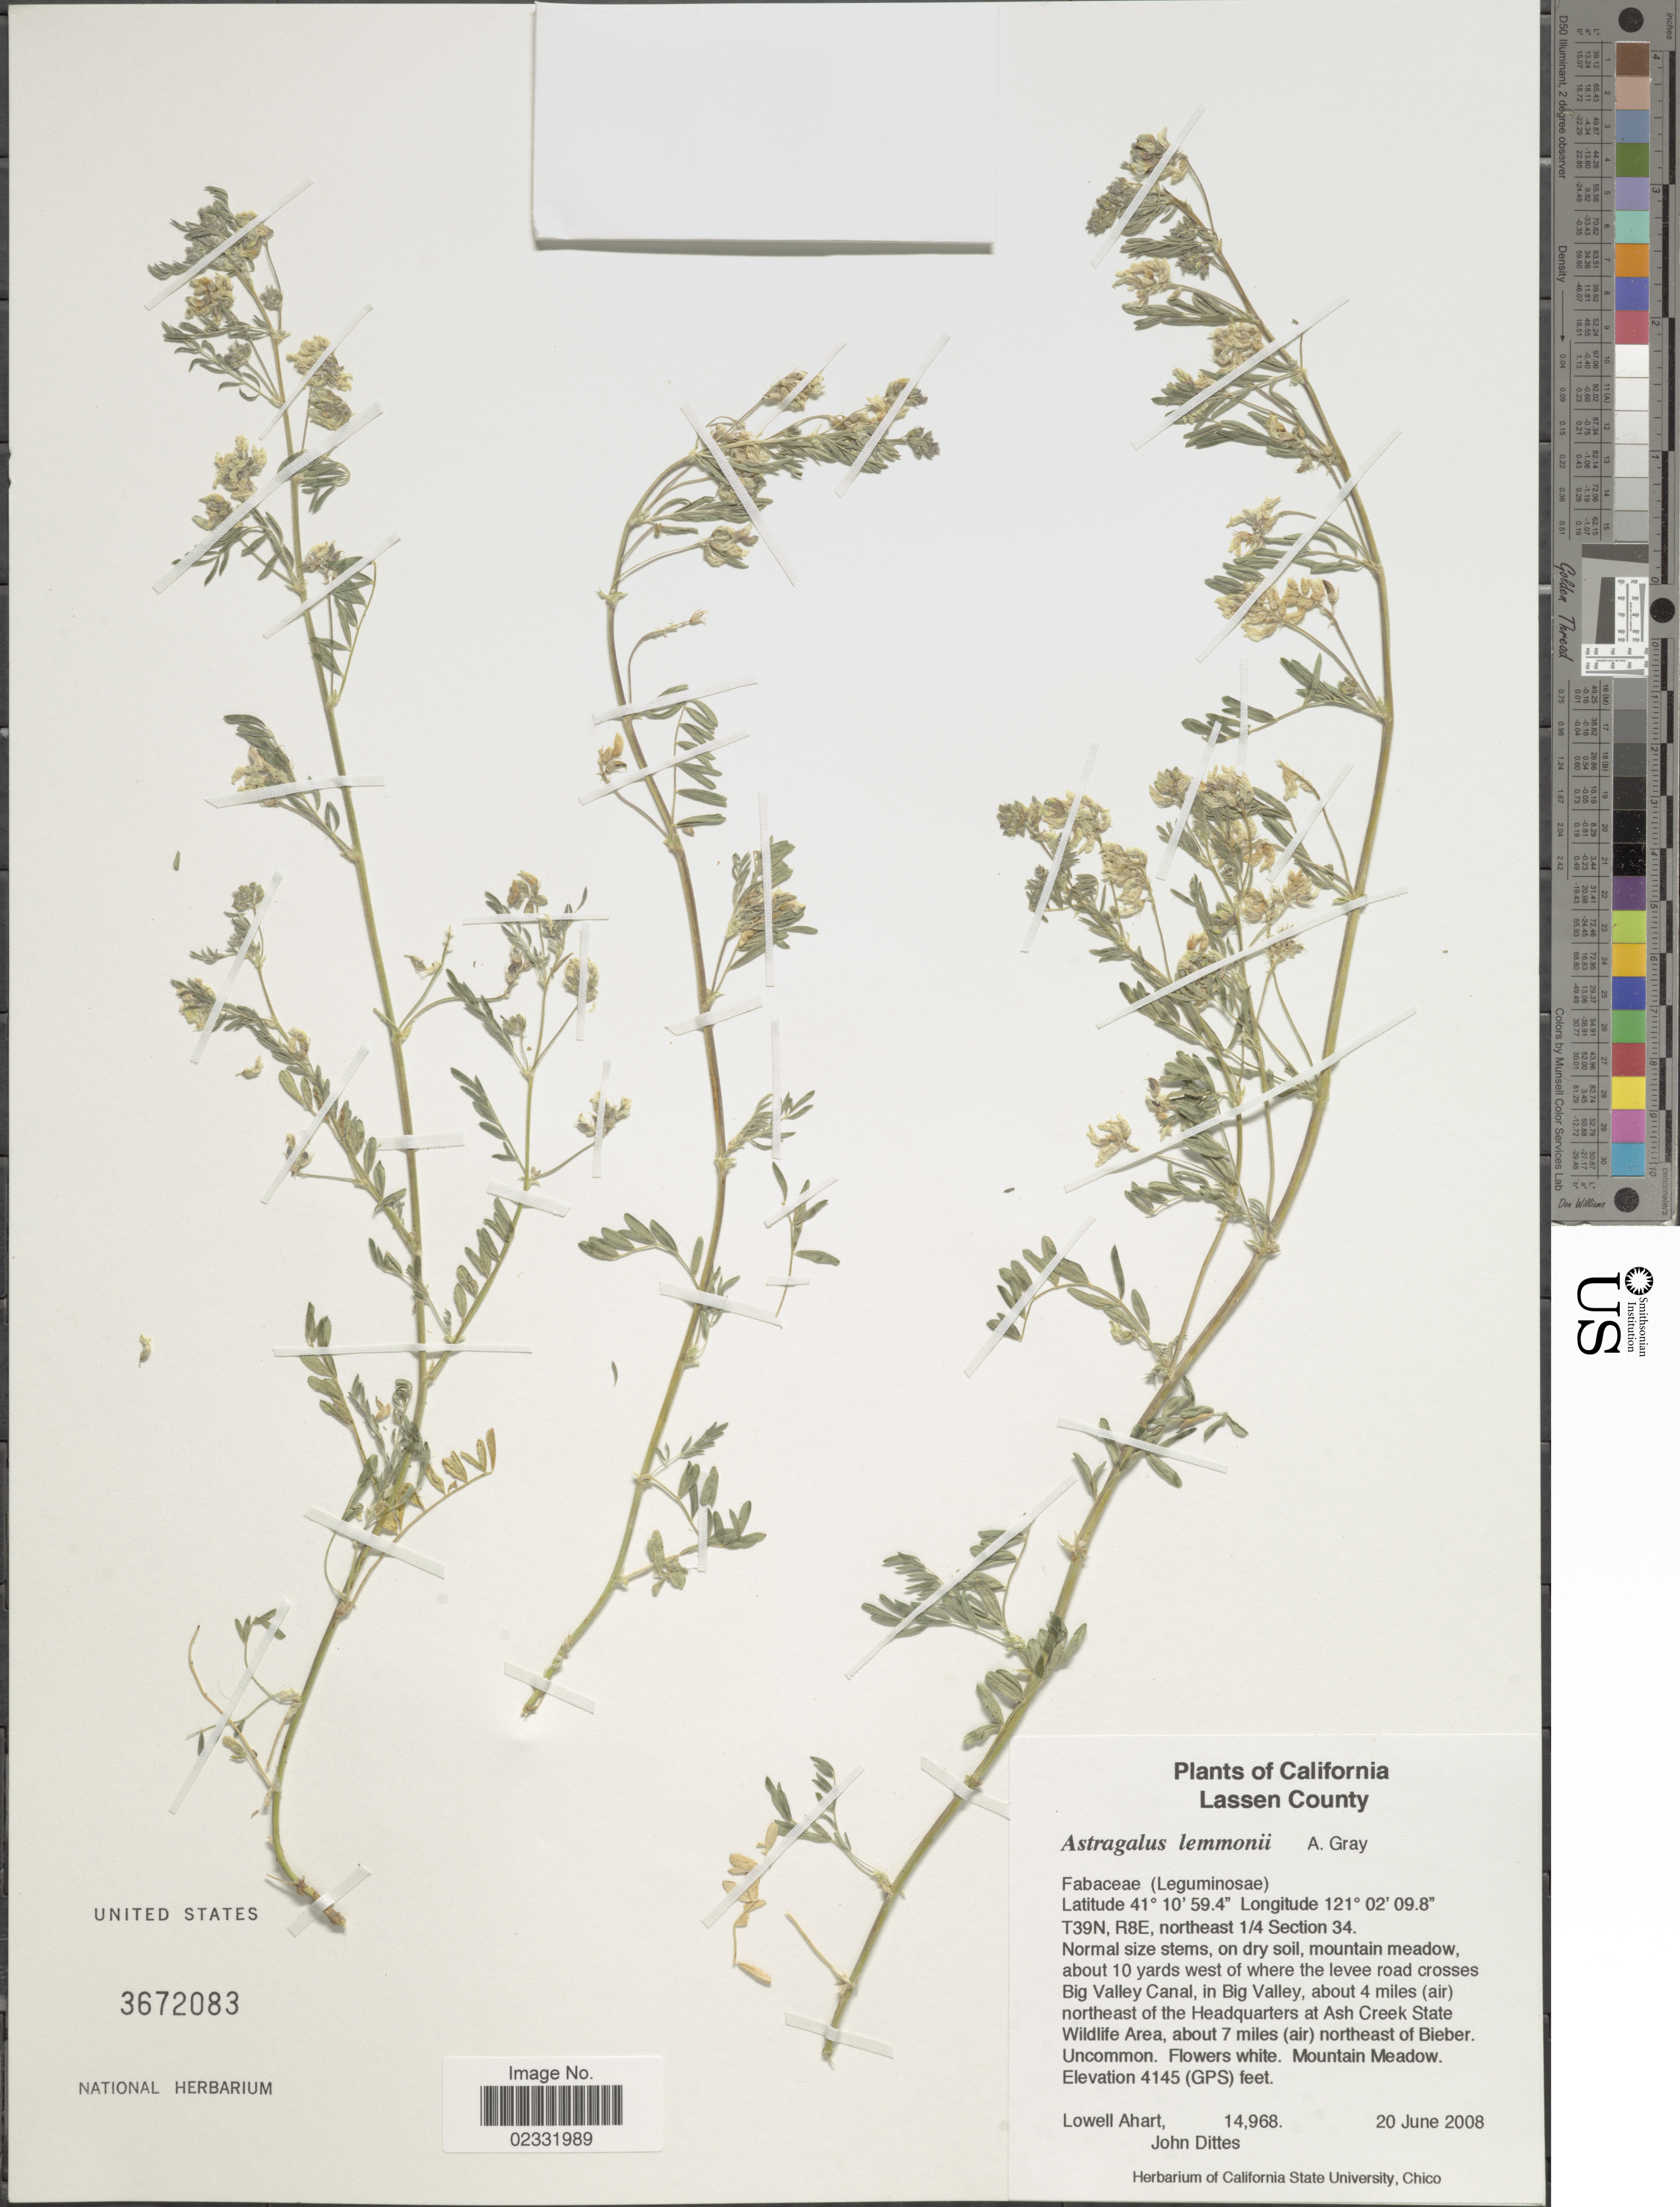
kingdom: Plantae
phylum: Tracheophyta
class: Magnoliopsida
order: Fabales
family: Fabaceae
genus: Astragalus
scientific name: Astragalus lemmonii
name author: A. Gray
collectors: L. Ahart & J. Dittes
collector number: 14968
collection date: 2008-06-20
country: United States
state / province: California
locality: About 10 yards west of where thelevee road crosses Big Valley Canal, in Big Valley, about 4 miles ( air) northeast of the Headquarters at Ash Creek State Wildlife Area, about 7 miles (air) northeast of Bieber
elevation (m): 1263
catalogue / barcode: US 3672083